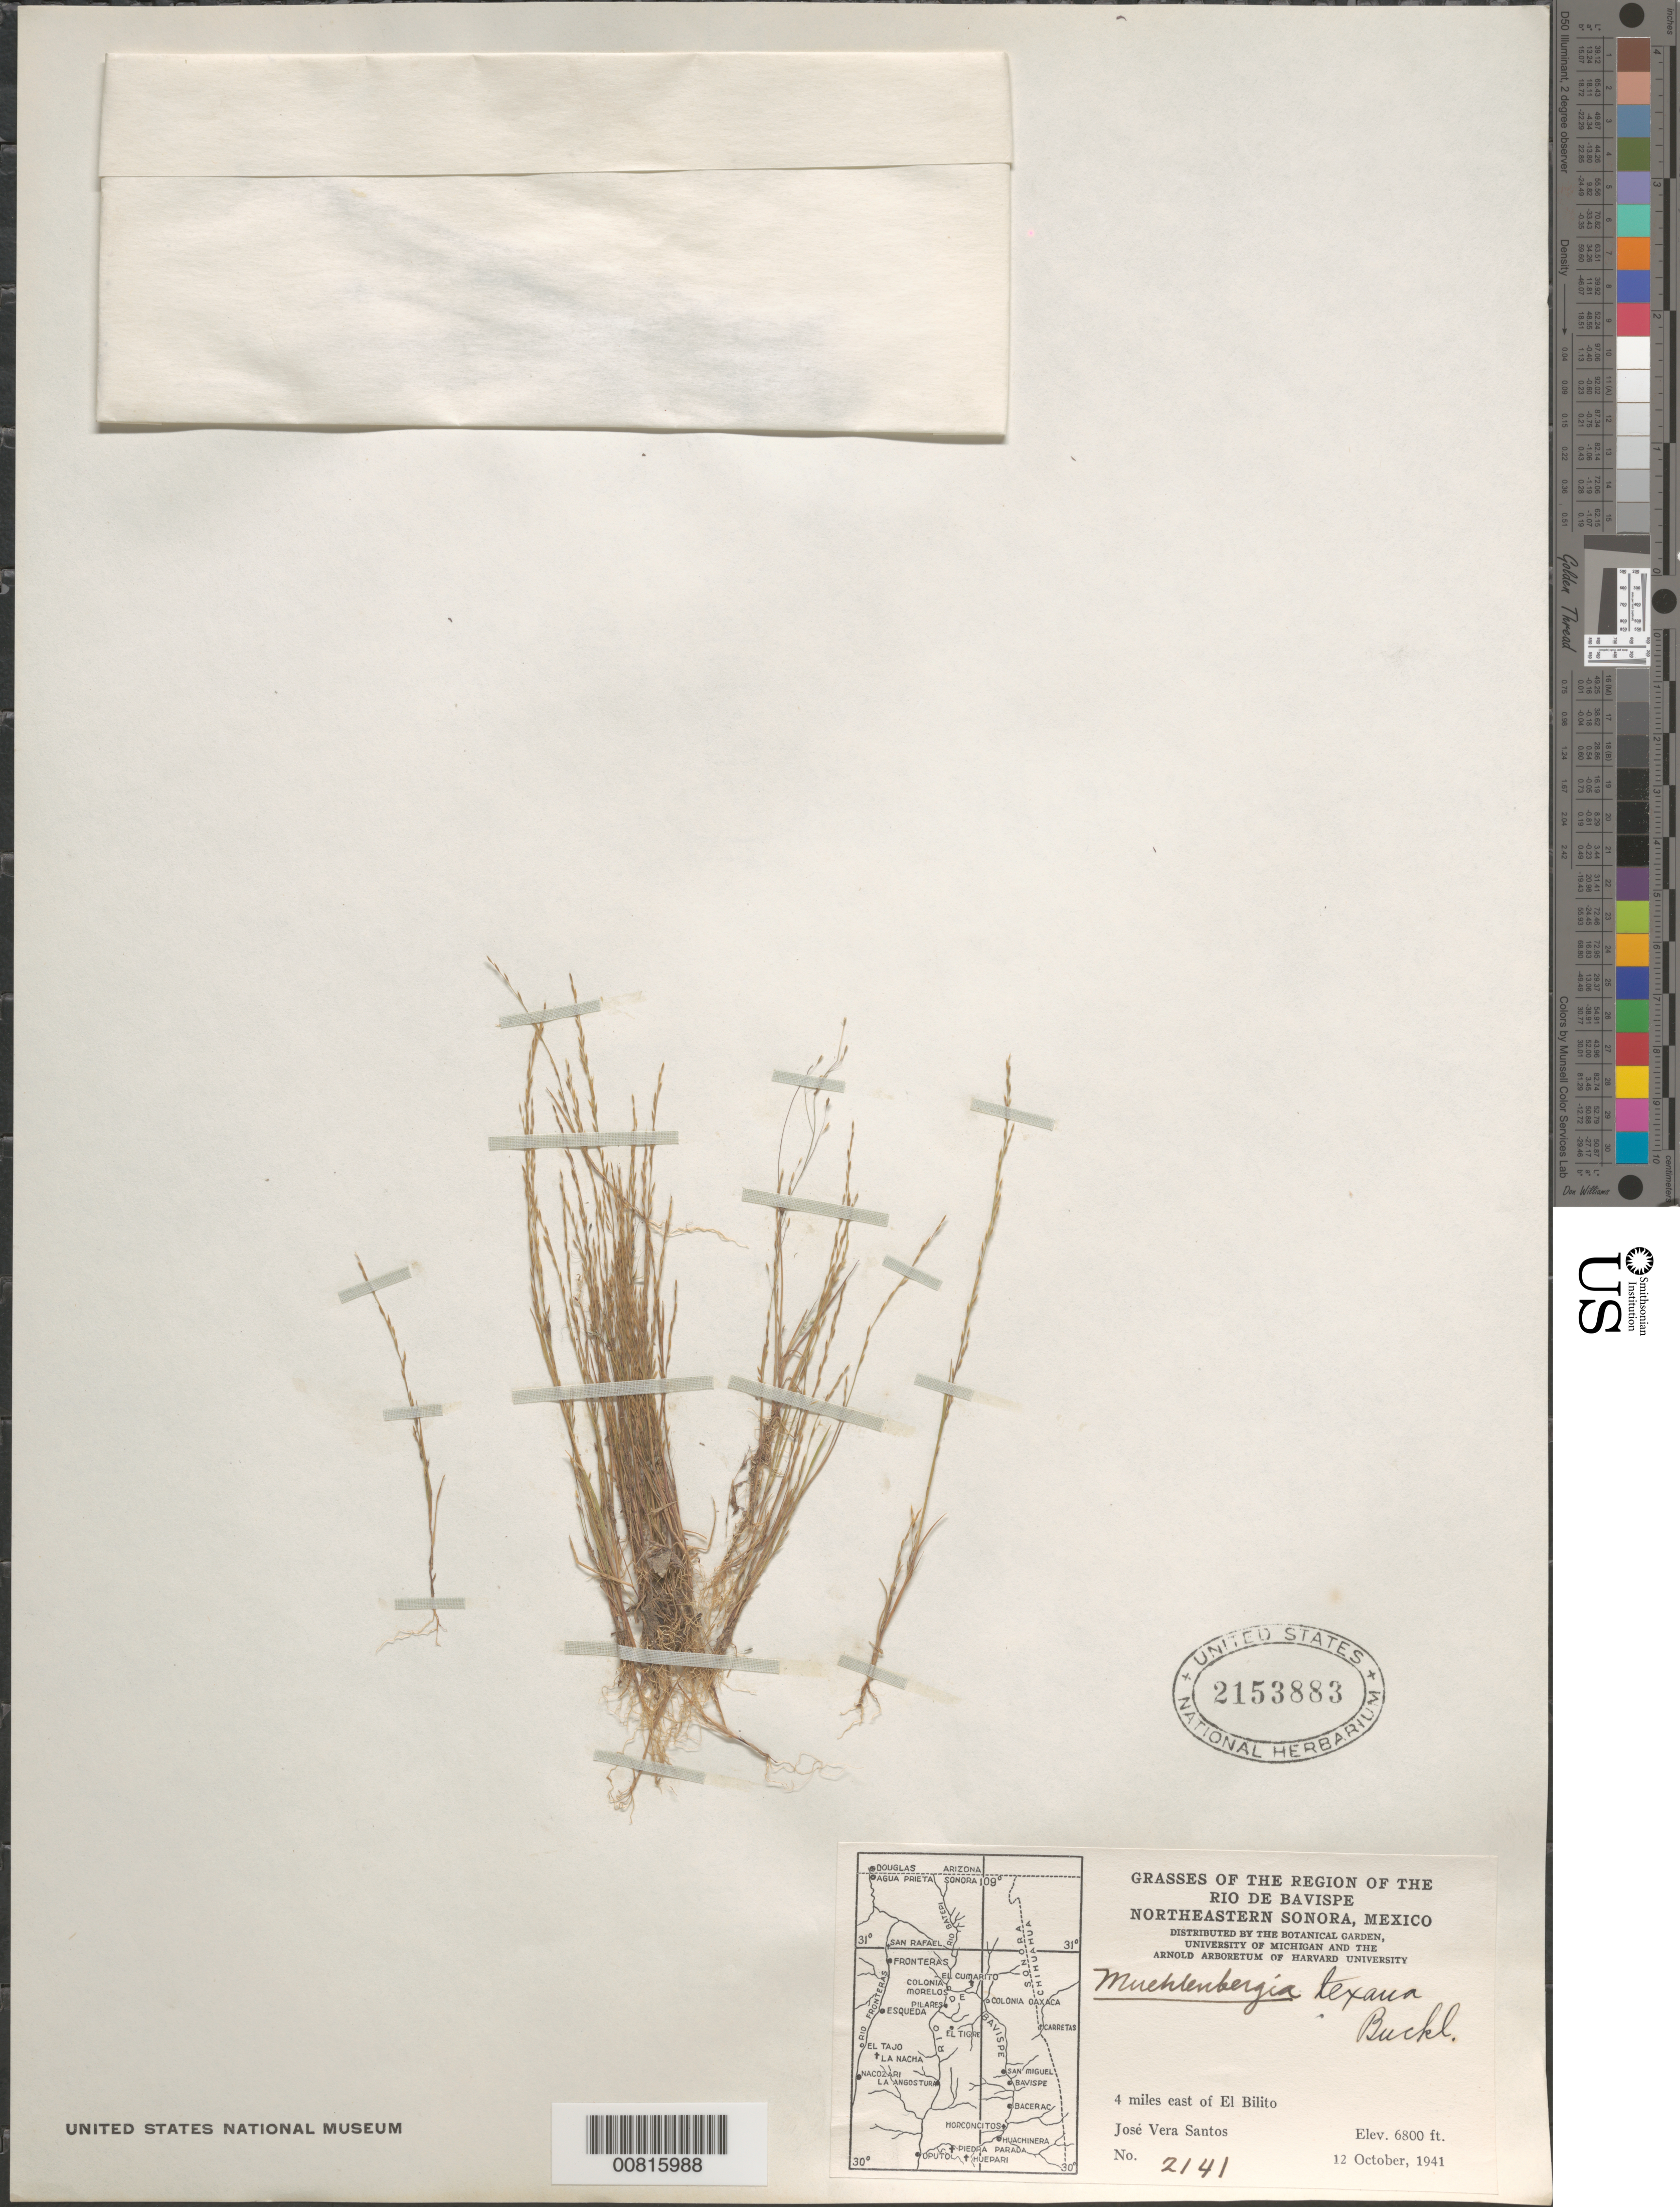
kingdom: Plantae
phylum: Tracheophyta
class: Liliopsida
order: Poales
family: Poaceae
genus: Muhlenbergia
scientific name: Muhlenbergia texana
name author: Buckley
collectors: J. Vera Santos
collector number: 2141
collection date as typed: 12 Oct 1941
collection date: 1941-10-12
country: Mexico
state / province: Sonora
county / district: Bavispe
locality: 4 mi E of El Bilito, Son.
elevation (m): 2073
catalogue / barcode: US 2153883